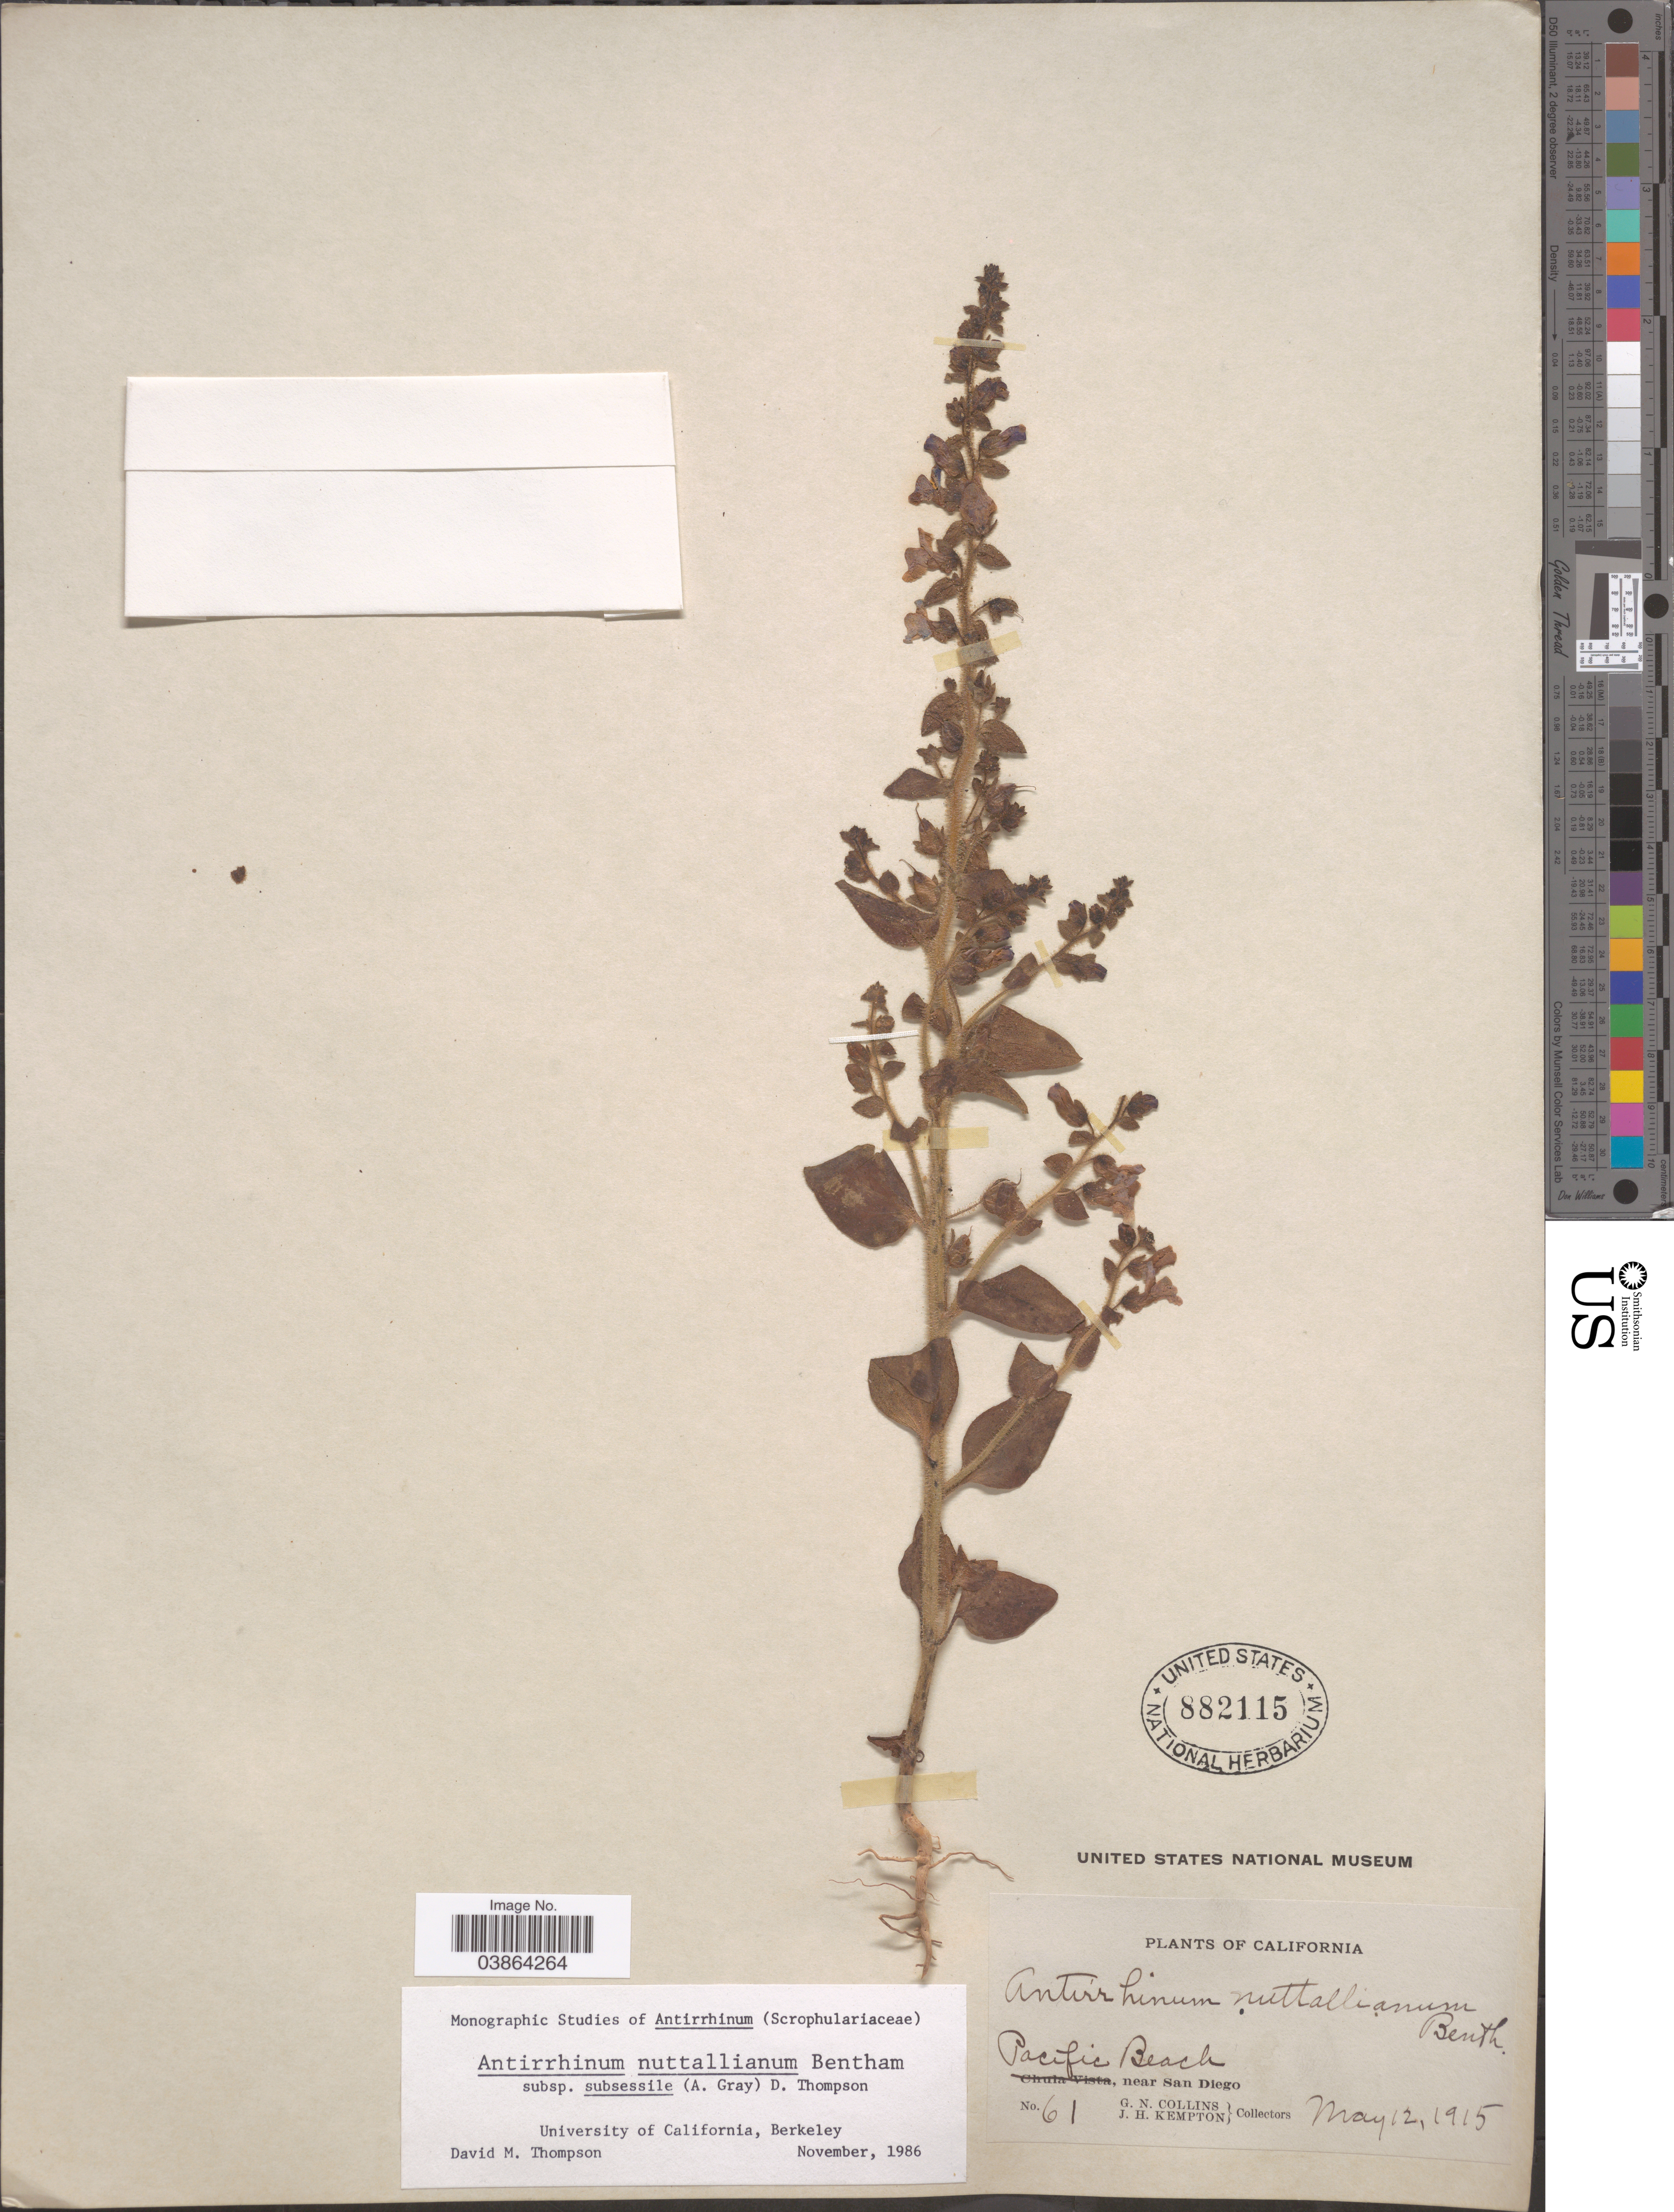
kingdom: Plantae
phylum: Tracheophyta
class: Magnoliopsida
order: Lamiales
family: Plantaginaceae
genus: Sairocarpus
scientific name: Sairocarpus nuttallianus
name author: (Benth.) D.A. Sutton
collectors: G. Collins & J. H. Kempton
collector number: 61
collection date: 1915-05-12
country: United States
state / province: California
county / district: San Diego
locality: Pacific Beach, near San Diego.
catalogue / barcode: US 882115